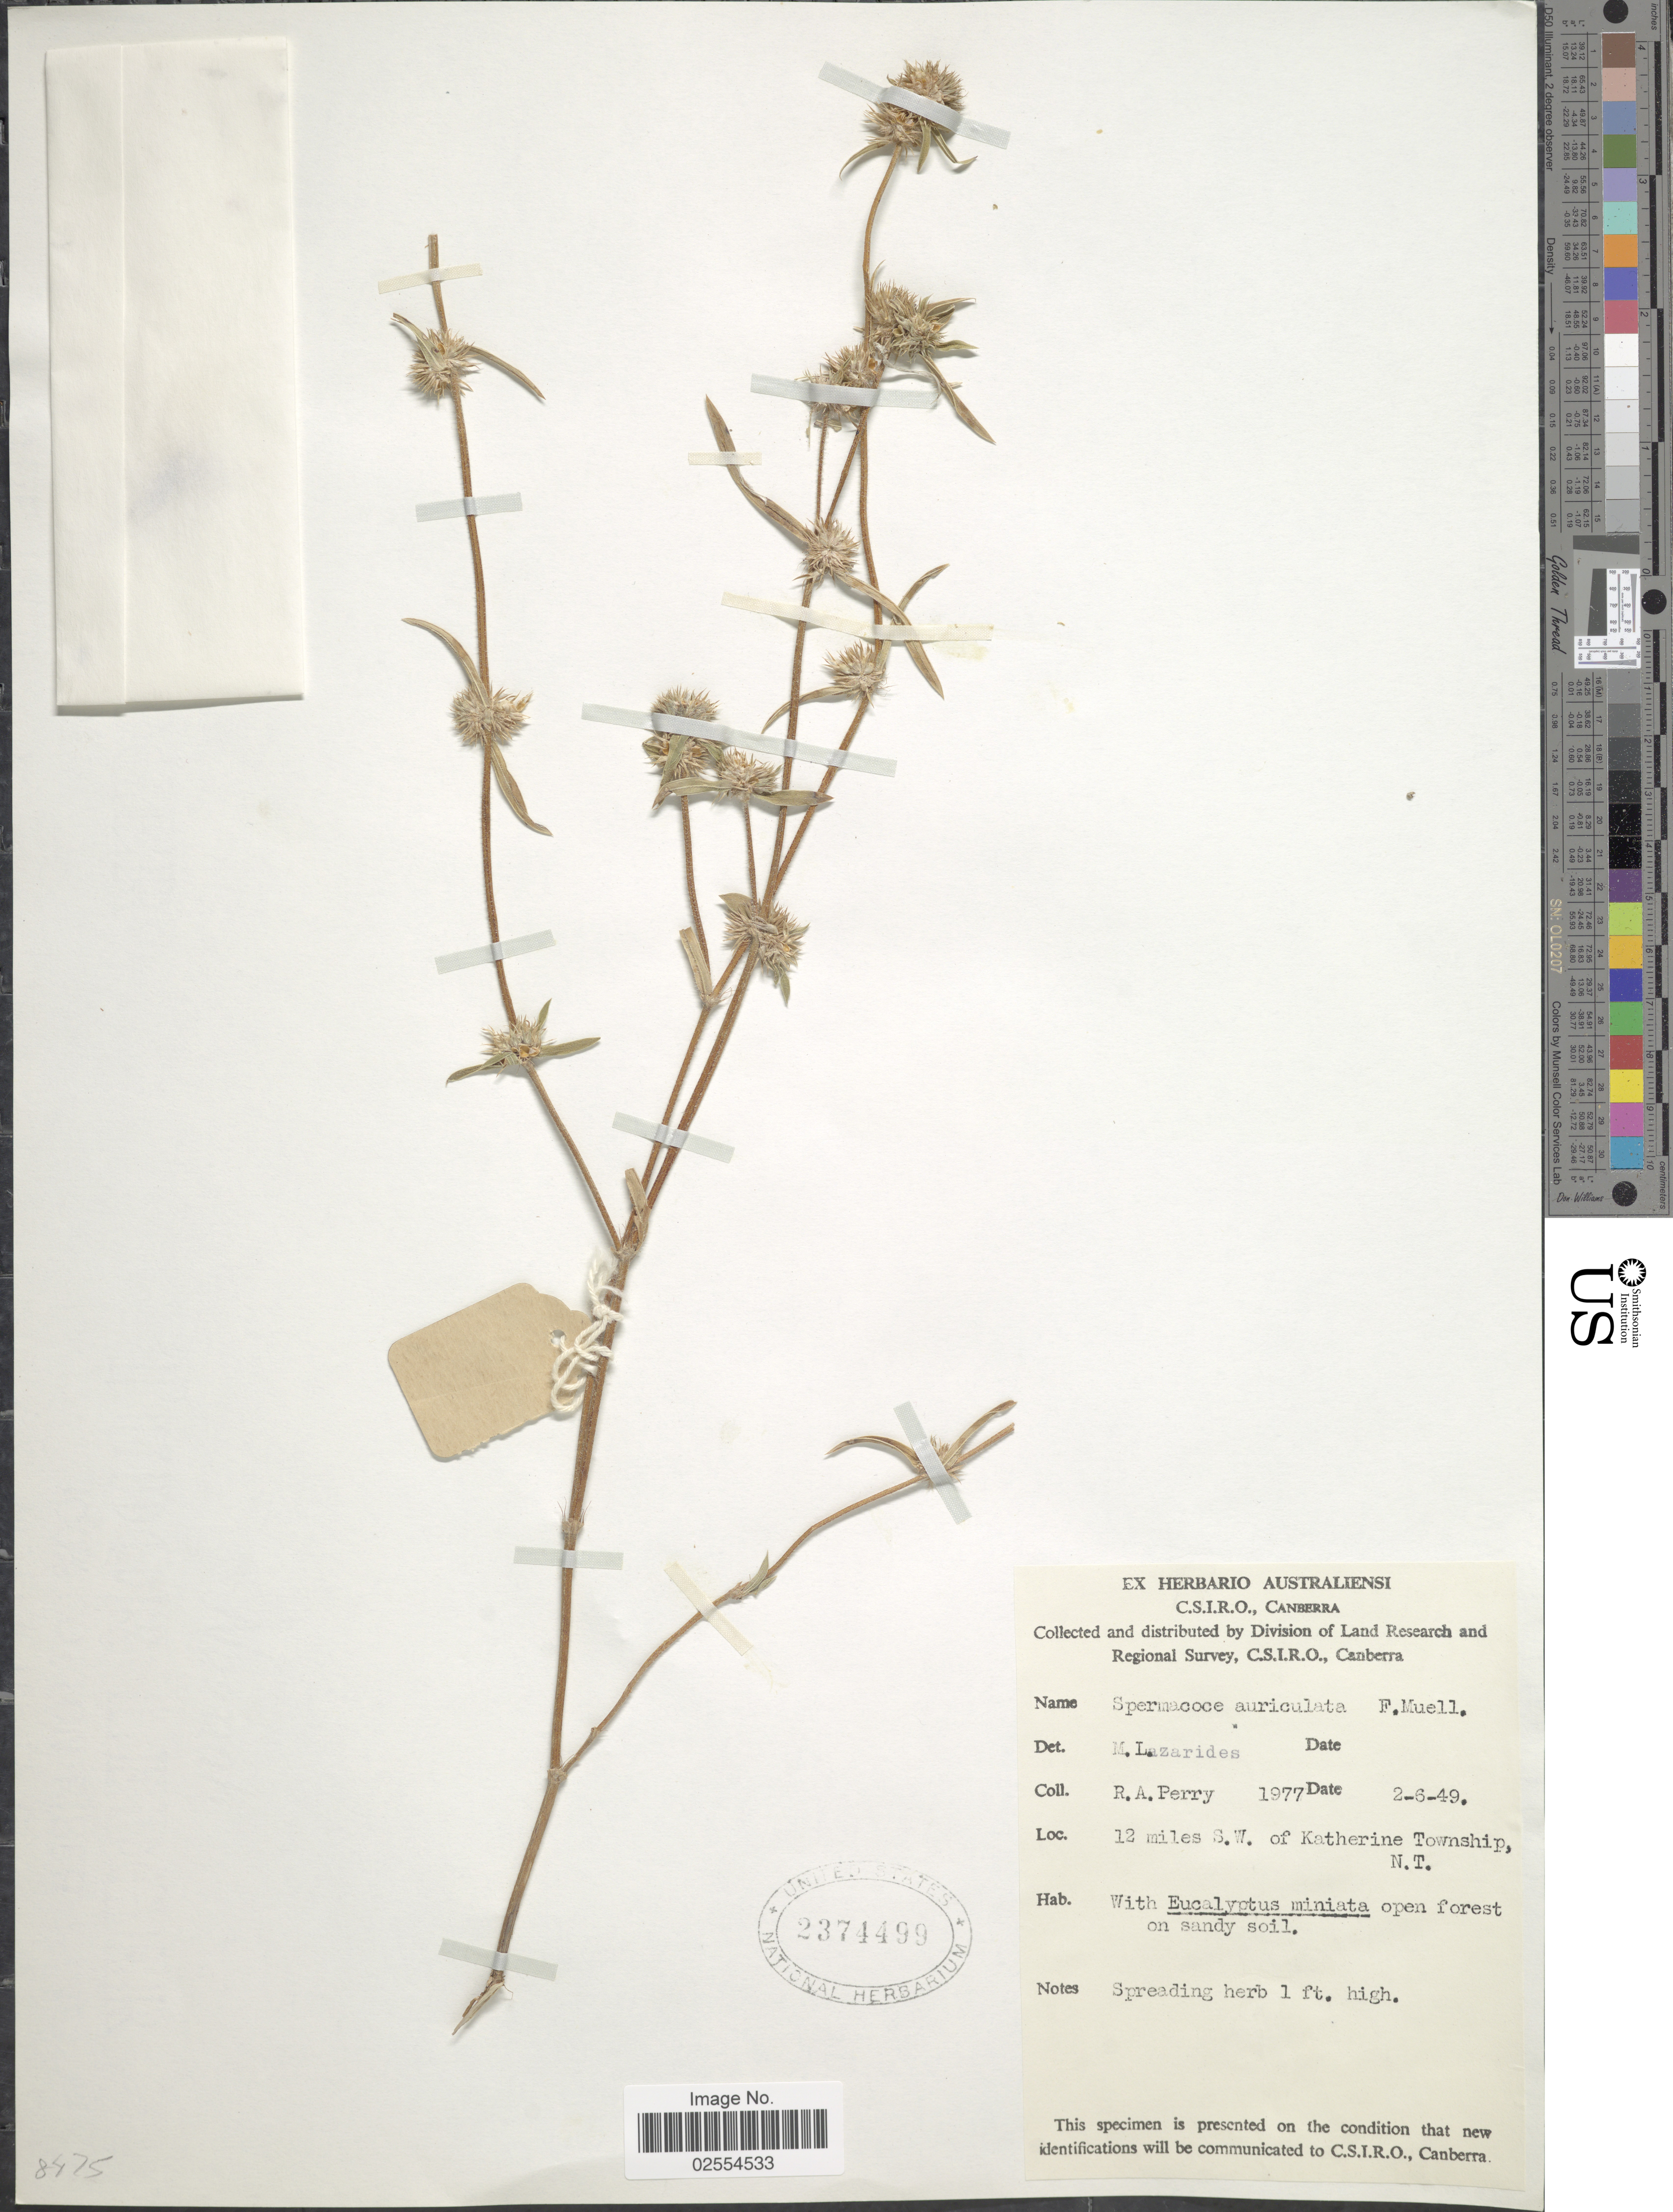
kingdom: Plantae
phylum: Tracheophyta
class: Magnoliopsida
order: Gentianales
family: Rubiaceae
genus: Spermacoce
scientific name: Spermacoce auriculata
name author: F. Muell.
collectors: Perry, R. A.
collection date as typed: Transcribed d/m/y: 2/6/49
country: Australia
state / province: Northern Territory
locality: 12 miles S.W. of Katherine Township, N.T.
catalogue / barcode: US 2374499